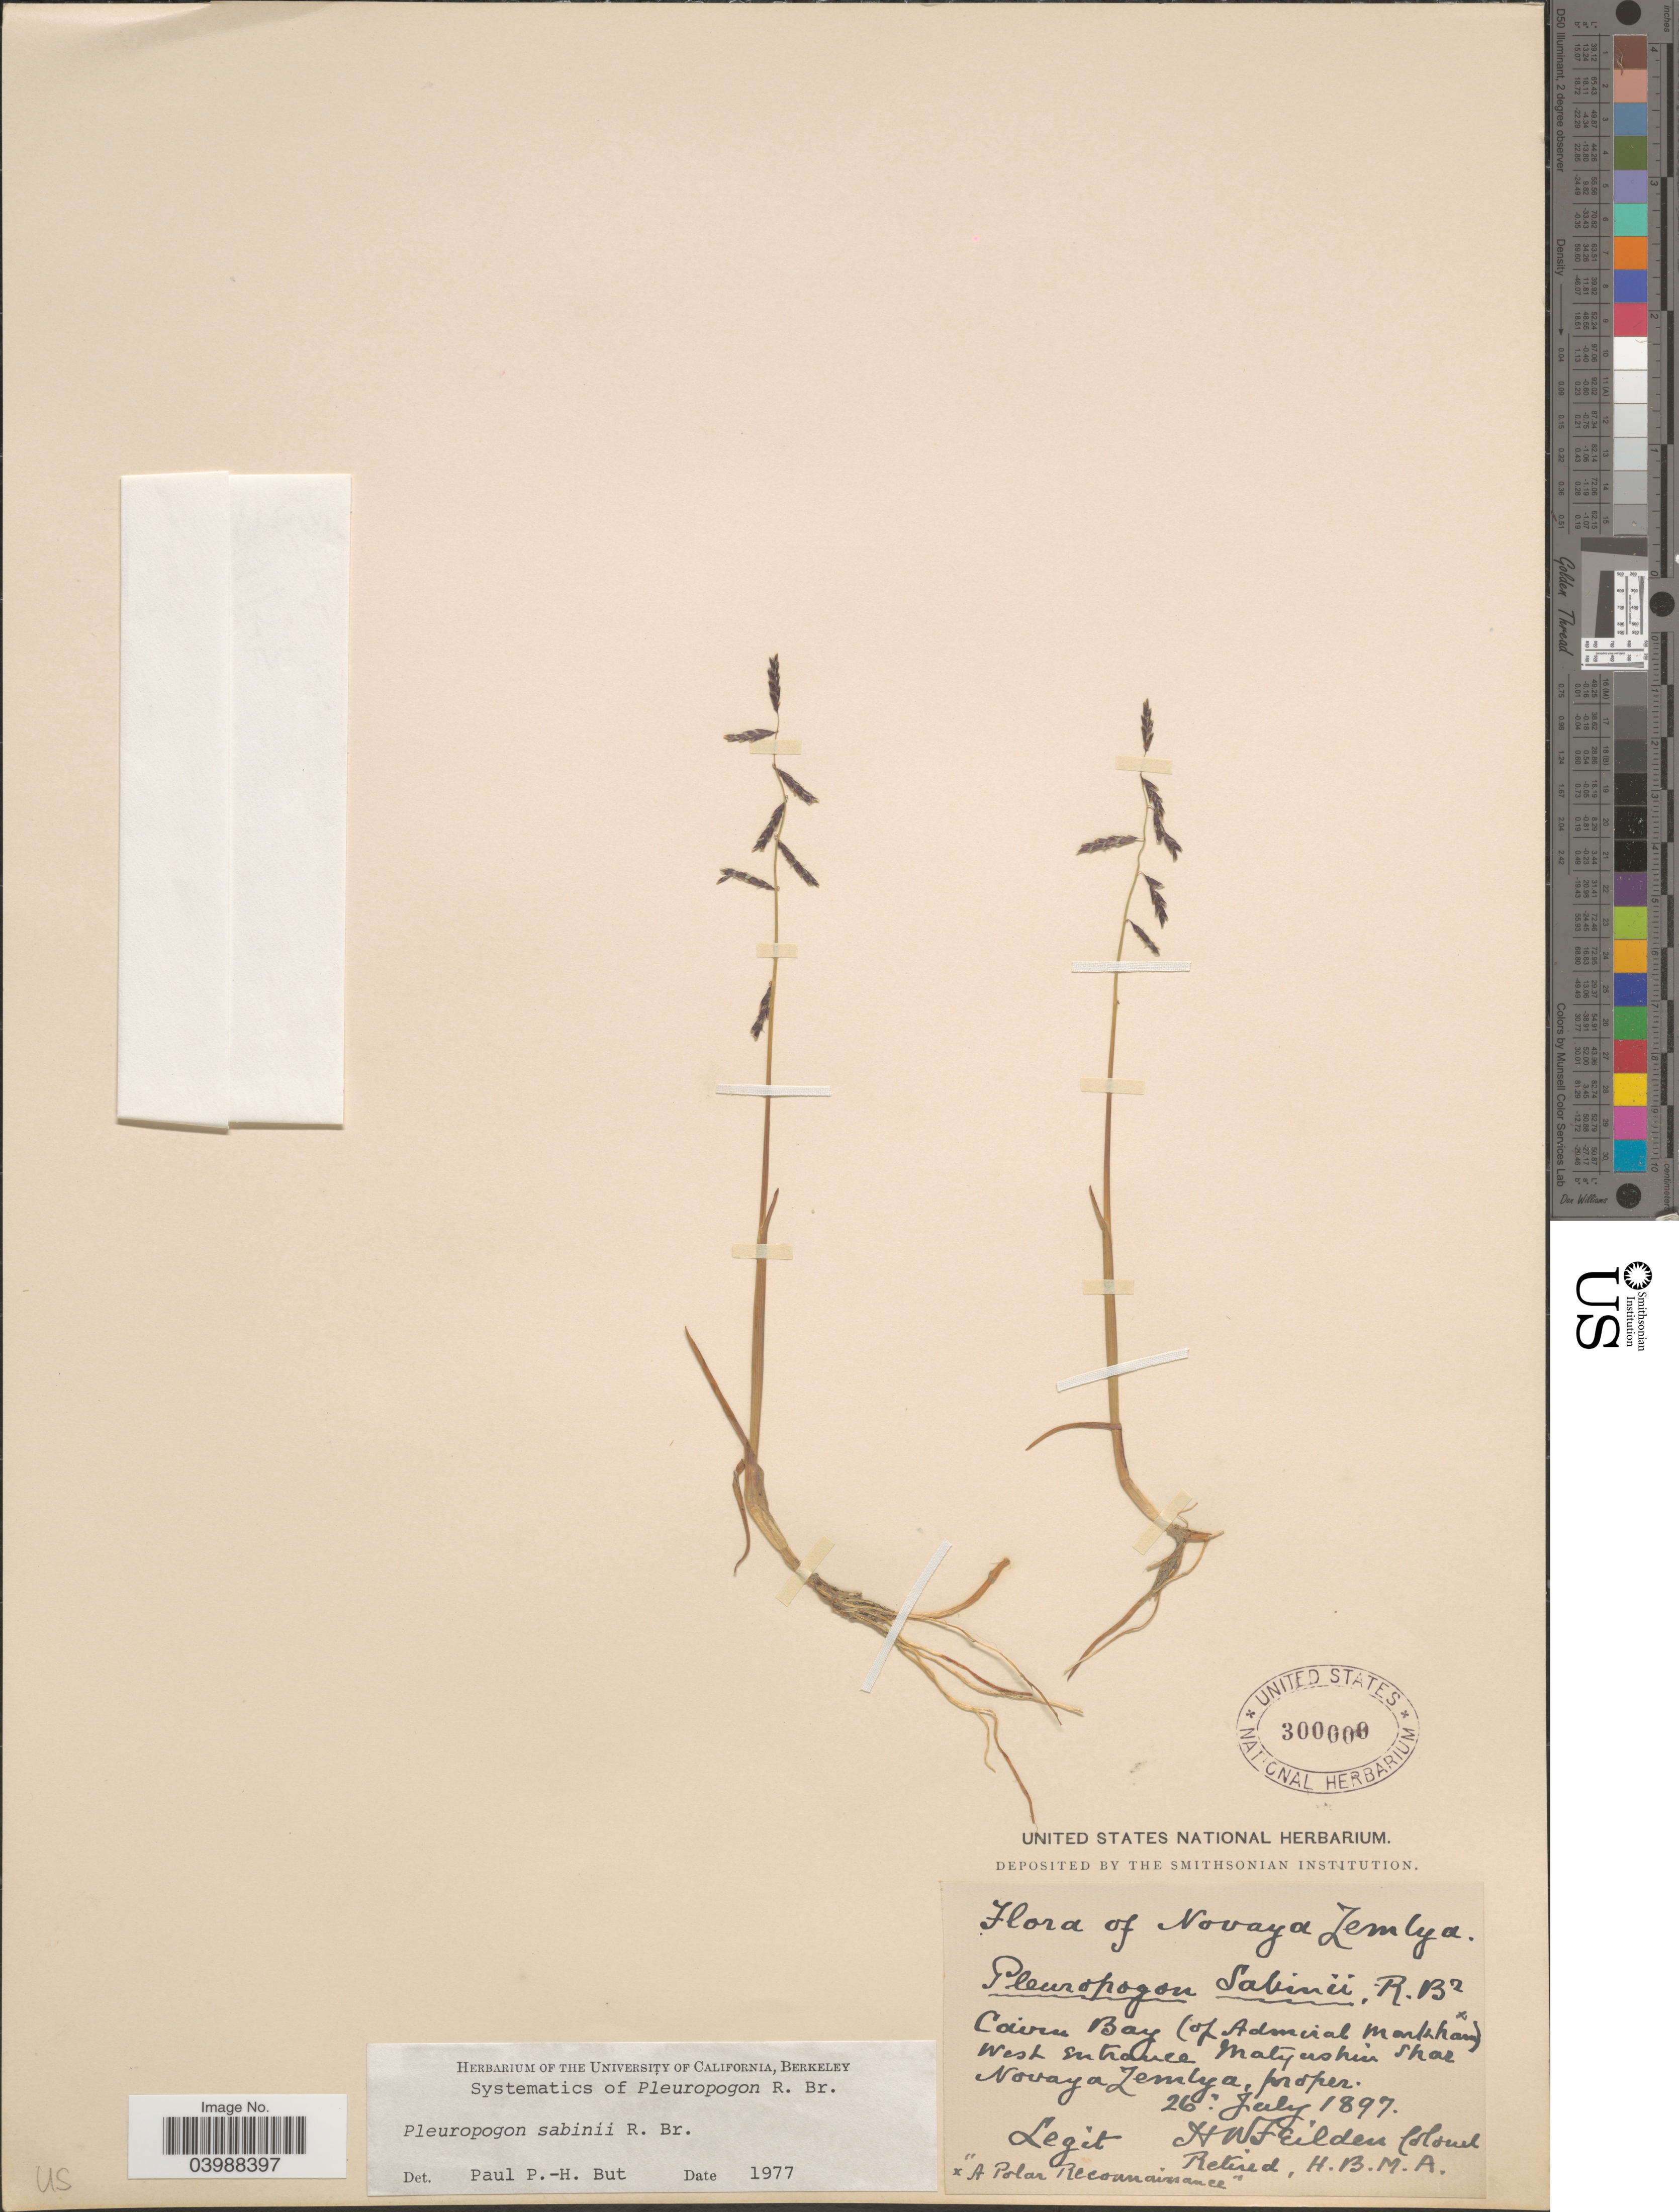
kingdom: Plantae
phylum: Tracheophyta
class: Liliopsida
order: Poales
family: Poaceae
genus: Pleuropogon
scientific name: Pleuropogon sabinei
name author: R. Br.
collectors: H. Feilden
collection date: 1897-07-26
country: Russian Federation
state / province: Arkhangelsk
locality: Novaya Zemlya. Cairu Bay (of Admiral Markham). West Entrance, Matyushin Shar, Novaya Zemlya.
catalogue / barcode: US 300000